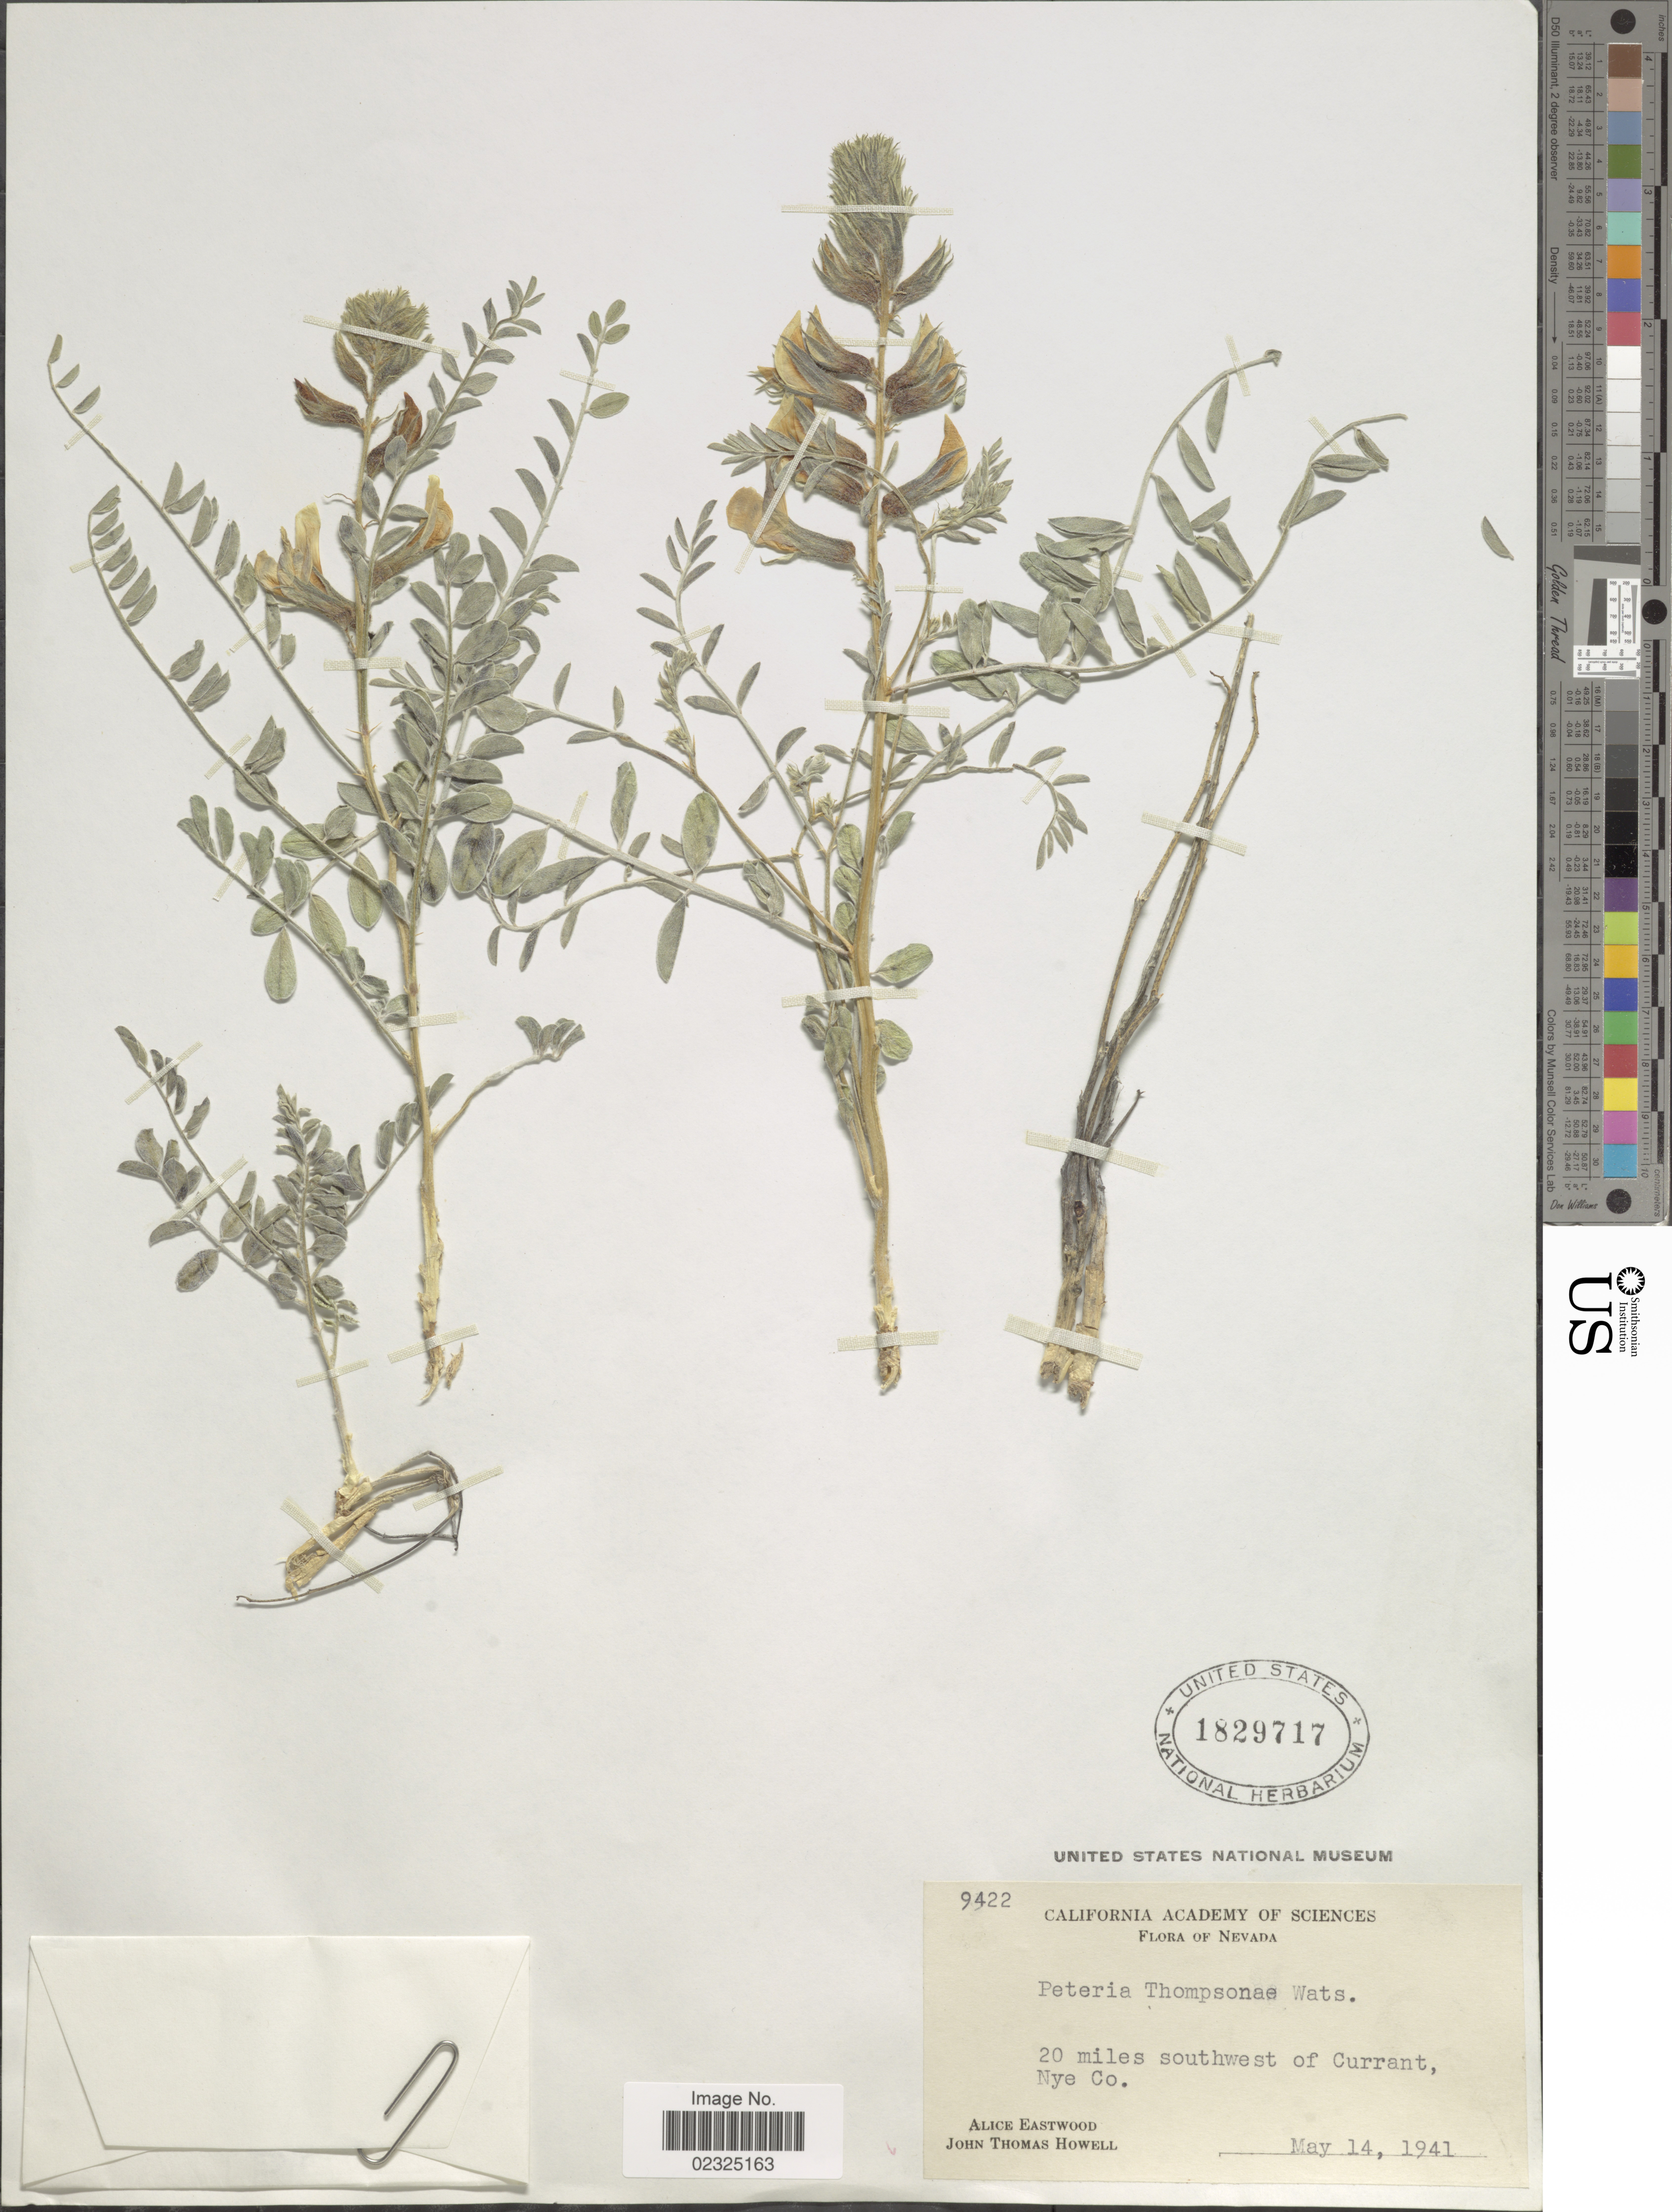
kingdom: Plantae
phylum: Tracheophyta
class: Magnoliopsida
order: Fabales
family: Fabaceae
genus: Peteria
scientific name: Peteria thompsonae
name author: S. Watson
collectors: A. Eastwood & J. T. Howell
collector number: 9422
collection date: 1941-05-14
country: United States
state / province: Nevada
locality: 20 miles southwest of Currant, Nye Co.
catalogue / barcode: US 1829717